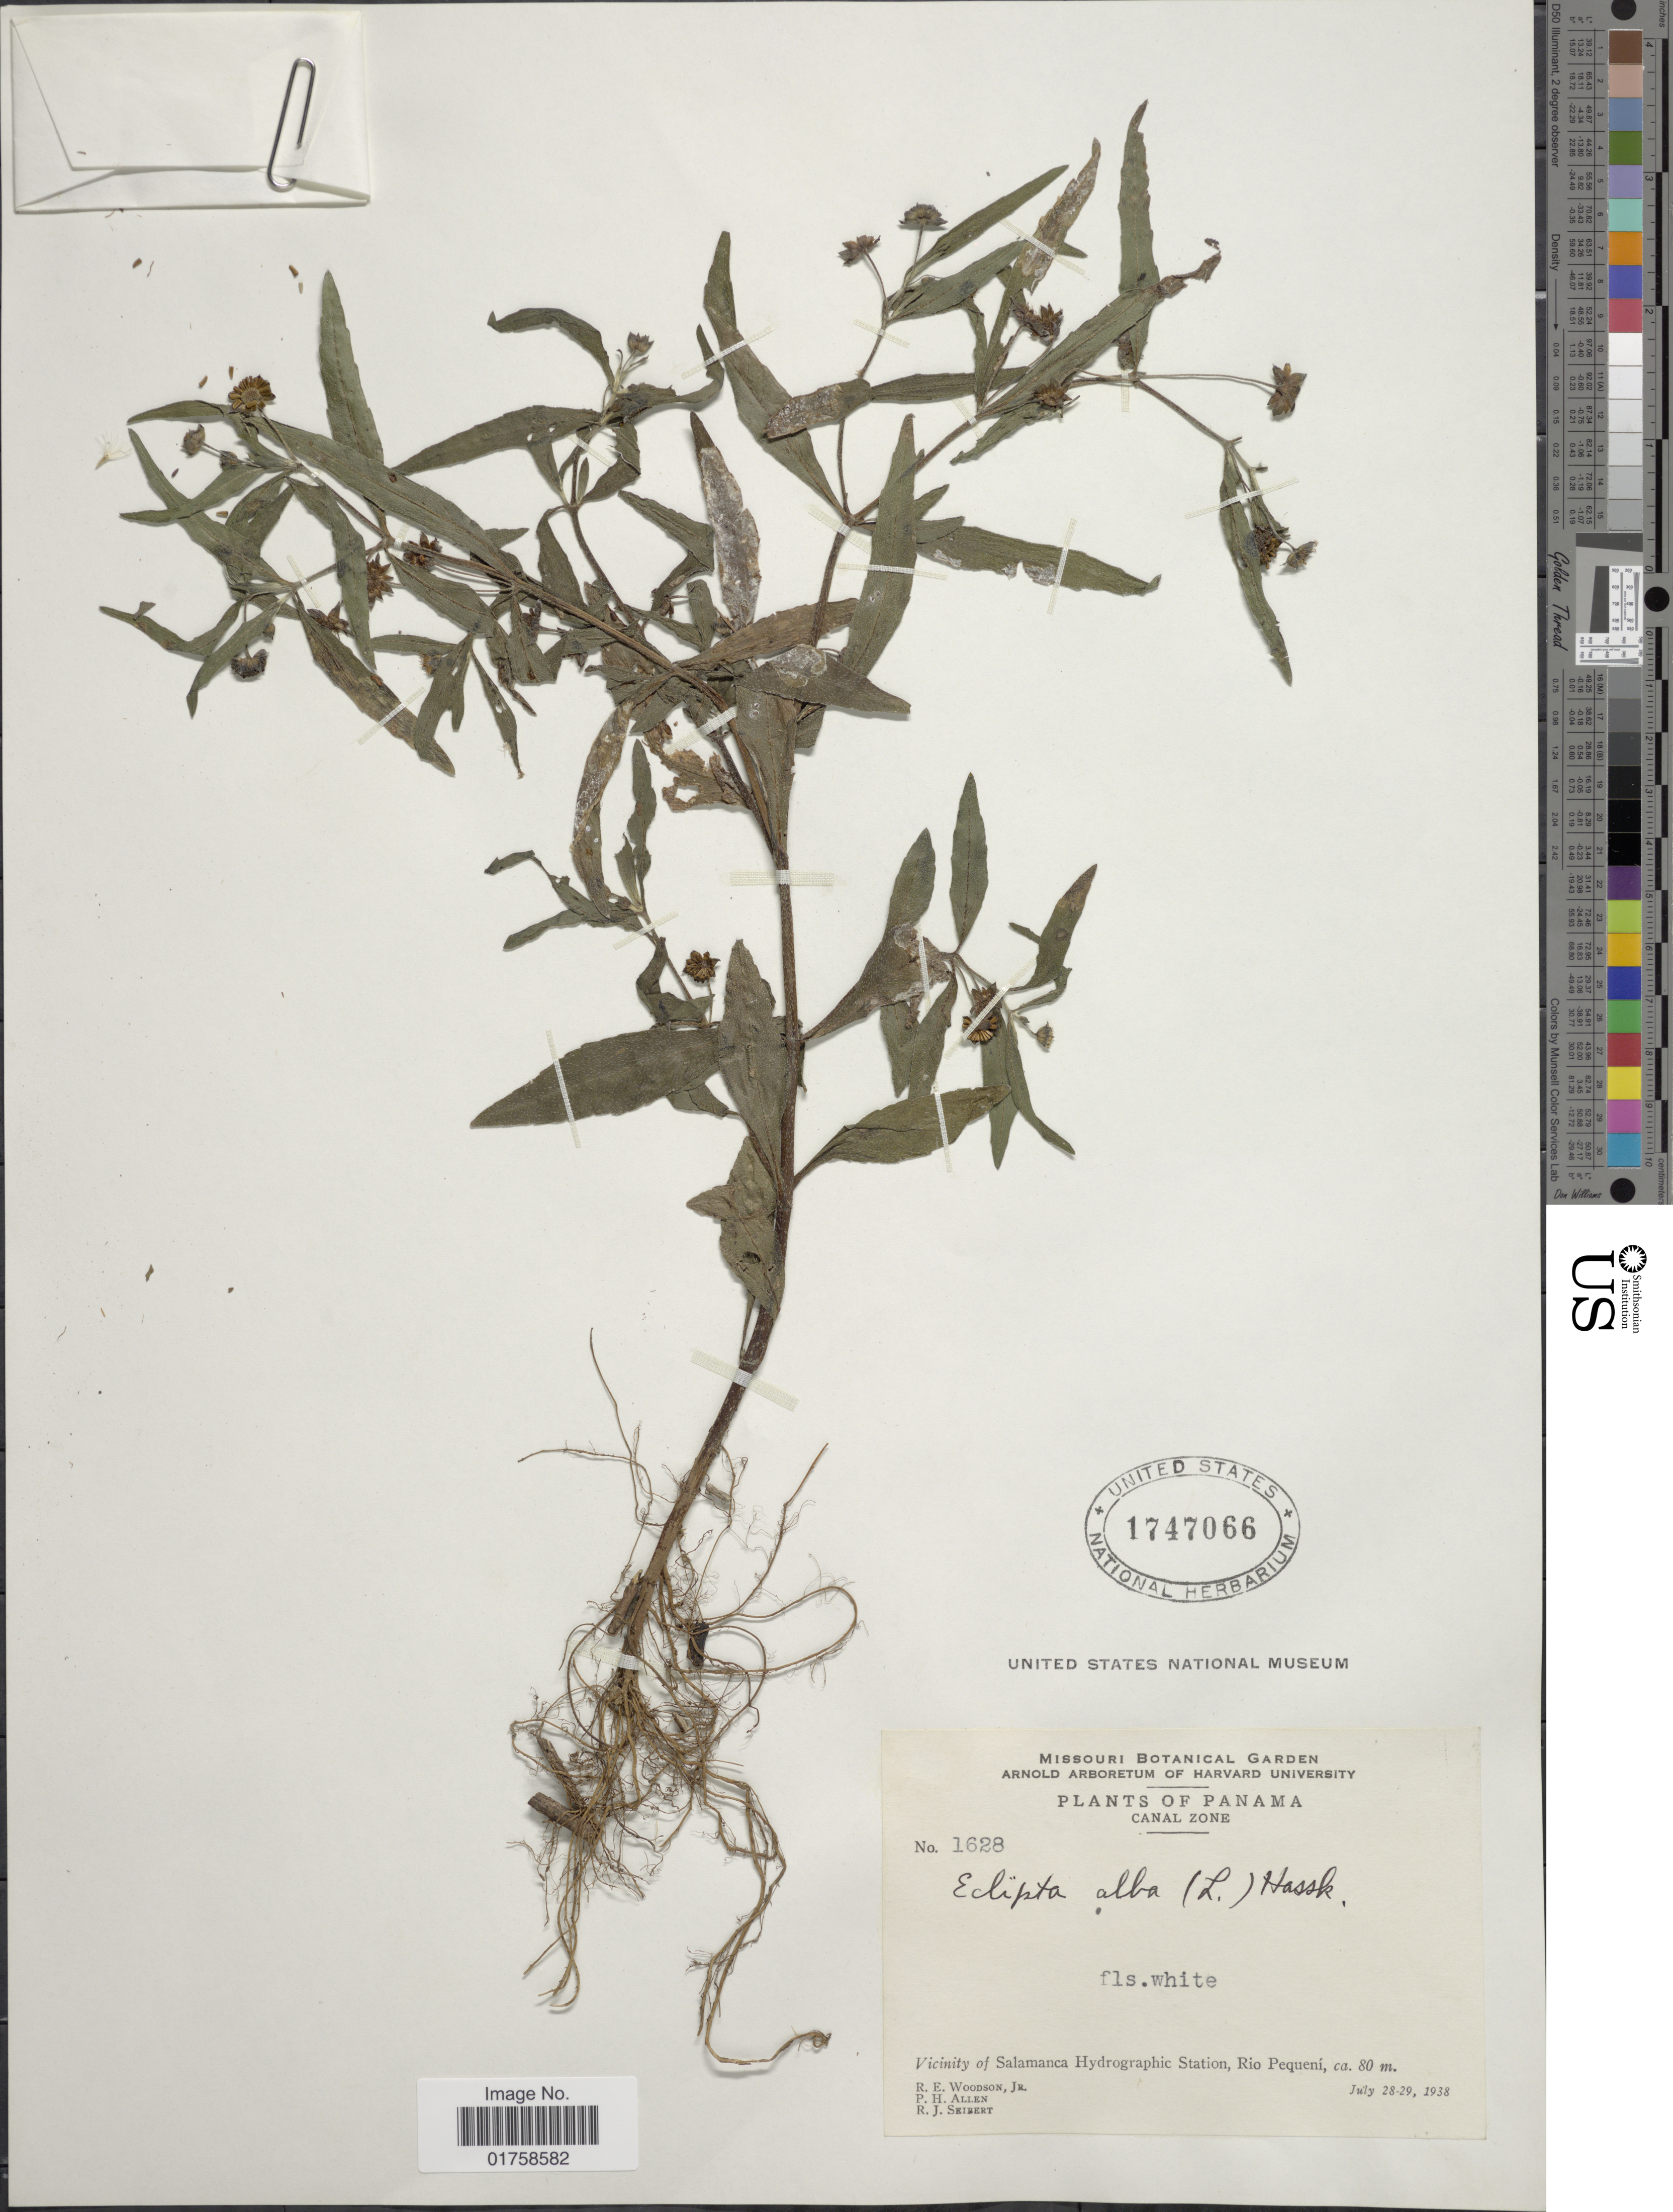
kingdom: Plantae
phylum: Tracheophyta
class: Magnoliopsida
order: Asterales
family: Asteraceae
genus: Eclipta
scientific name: Eclipta alba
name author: (L.) Hassk.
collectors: R. E. Woodson, P. H. Allen & R. J. Seibert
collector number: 1628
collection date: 1938-07-28/1938-07-29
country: Panama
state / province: Colón / Panamá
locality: Panama. Canal Zone. Vicinity of Salamanca Hydrographic Station, Rio Pequeni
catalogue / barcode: US 1747066